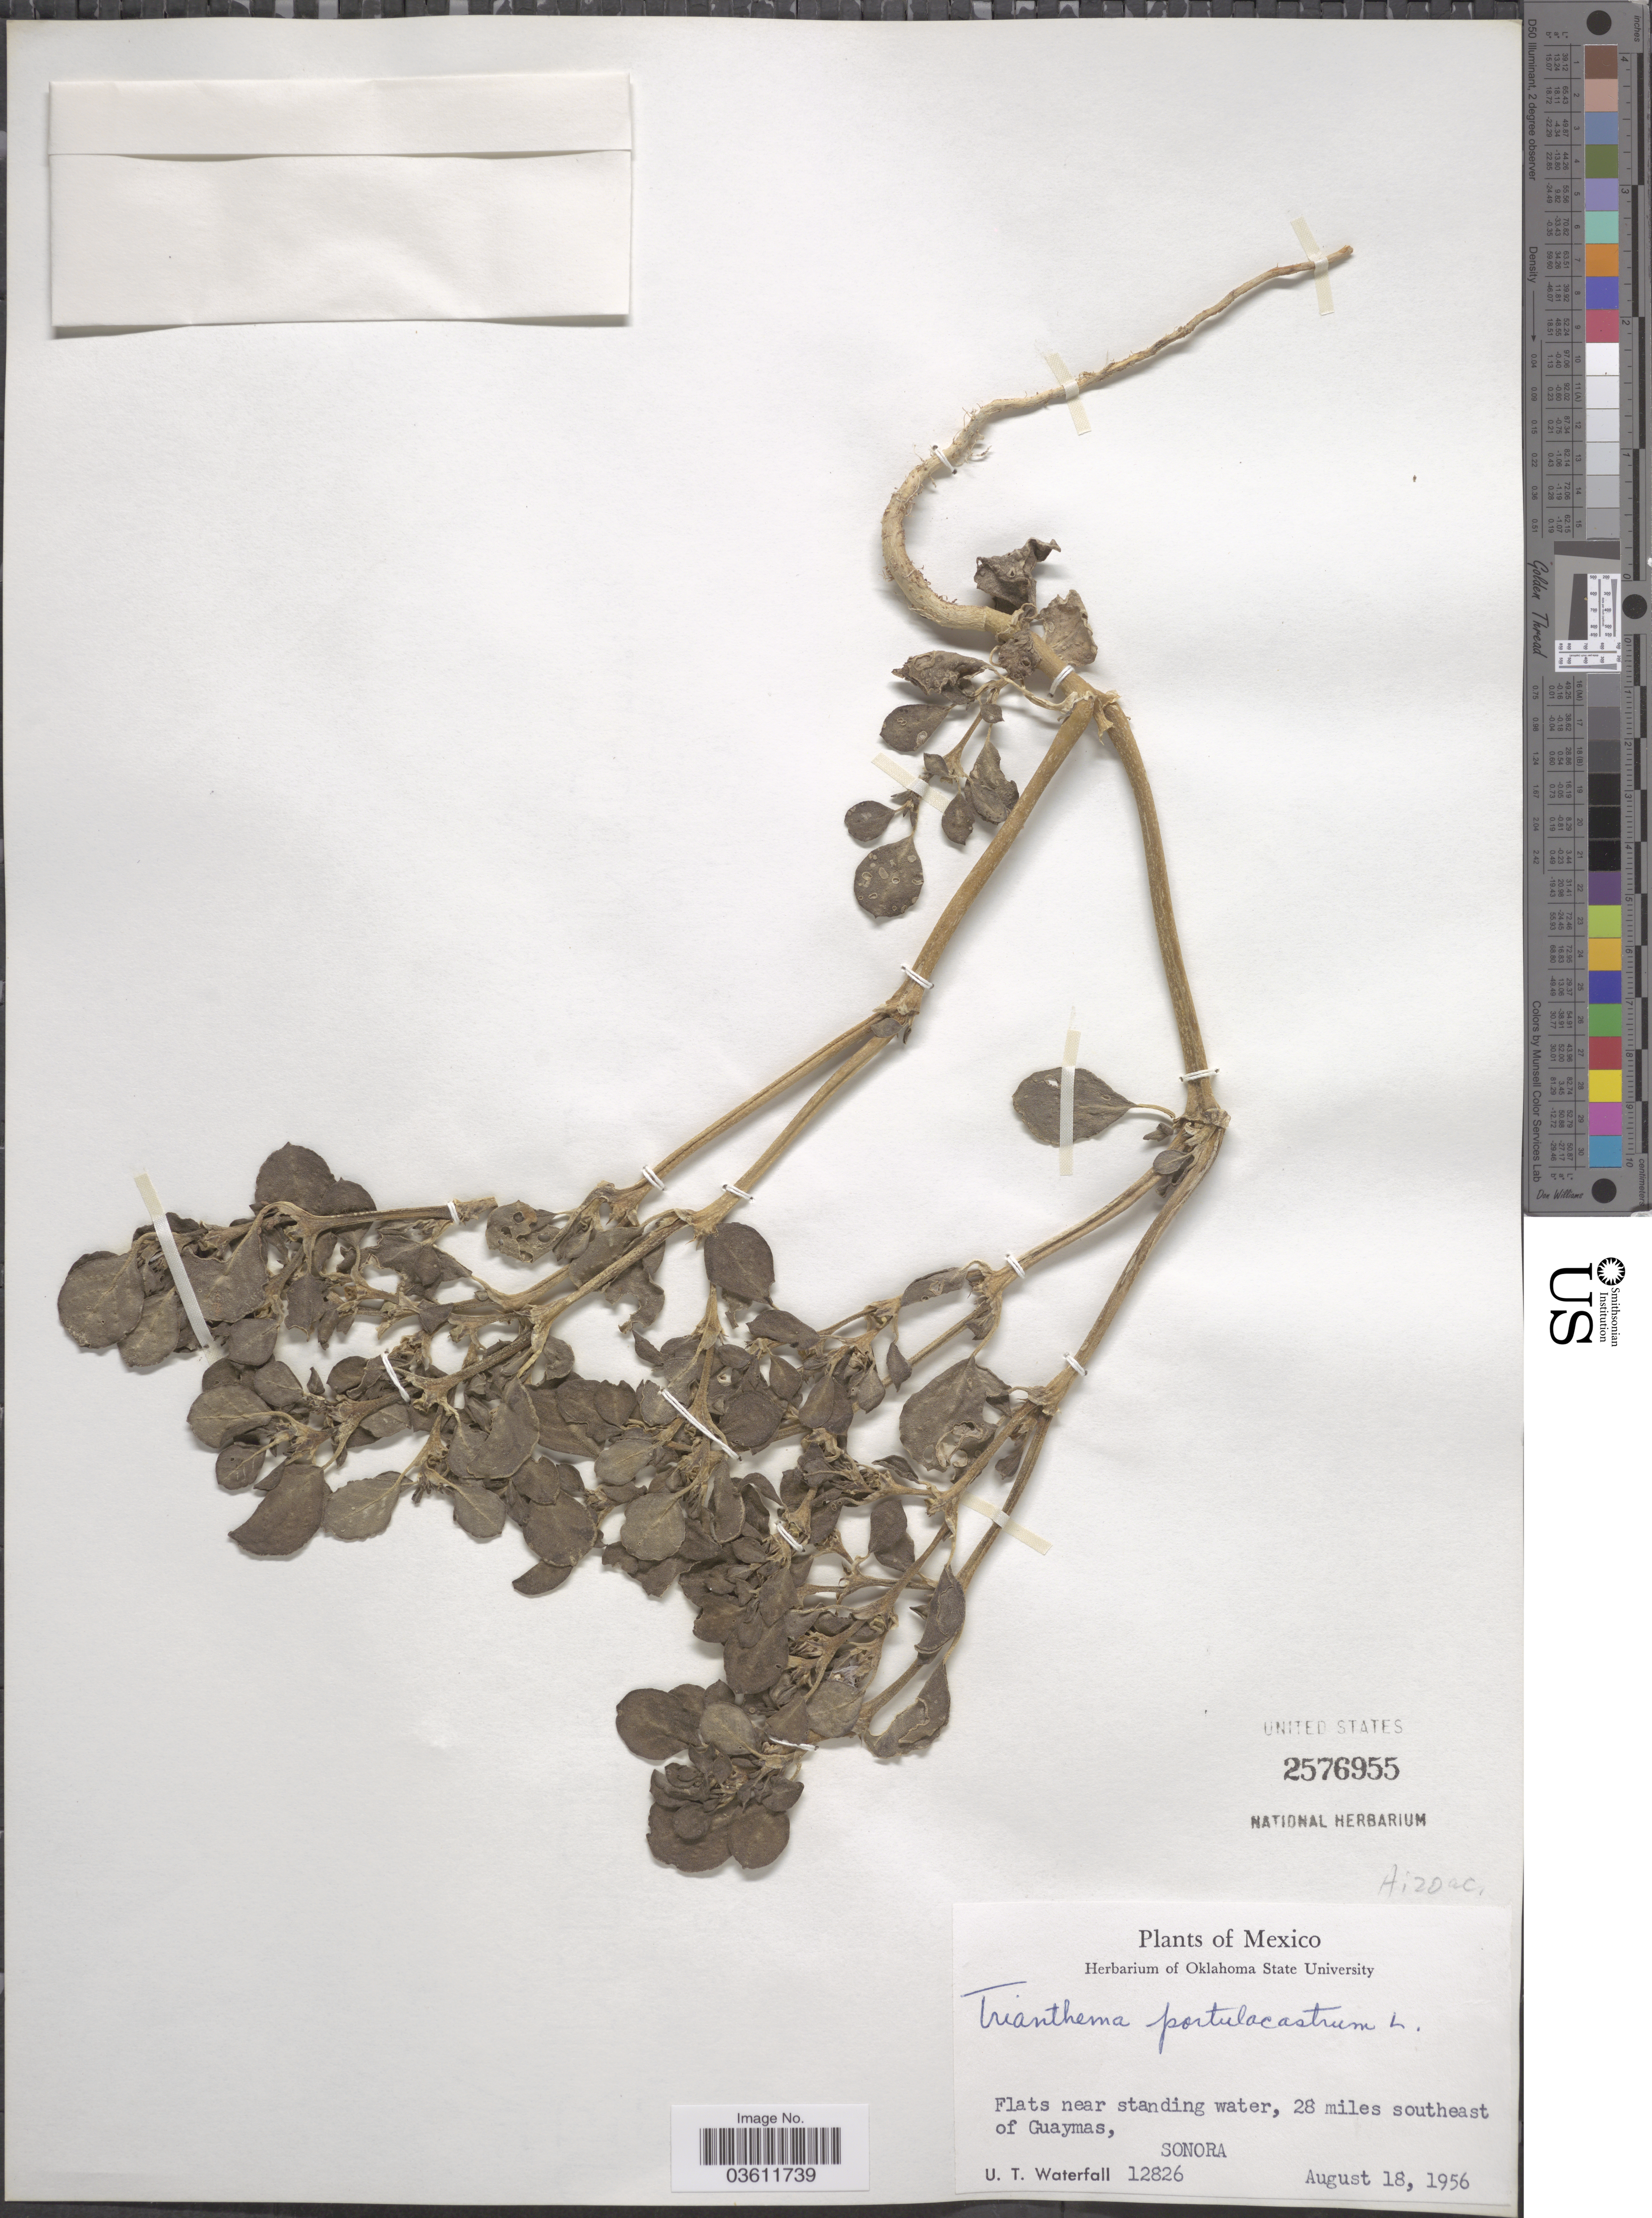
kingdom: Plantae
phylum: Tracheophyta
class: Magnoliopsida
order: Caryophyllales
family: Aizoaceae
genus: Trianthema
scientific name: Trianthema portulacastrum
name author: L.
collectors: U. T. Waterfall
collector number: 12826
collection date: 1956-08-18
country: Mexico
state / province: Sonora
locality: Flats near standing water, 28 miles southeast of Guaymas.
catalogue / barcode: US 2576955